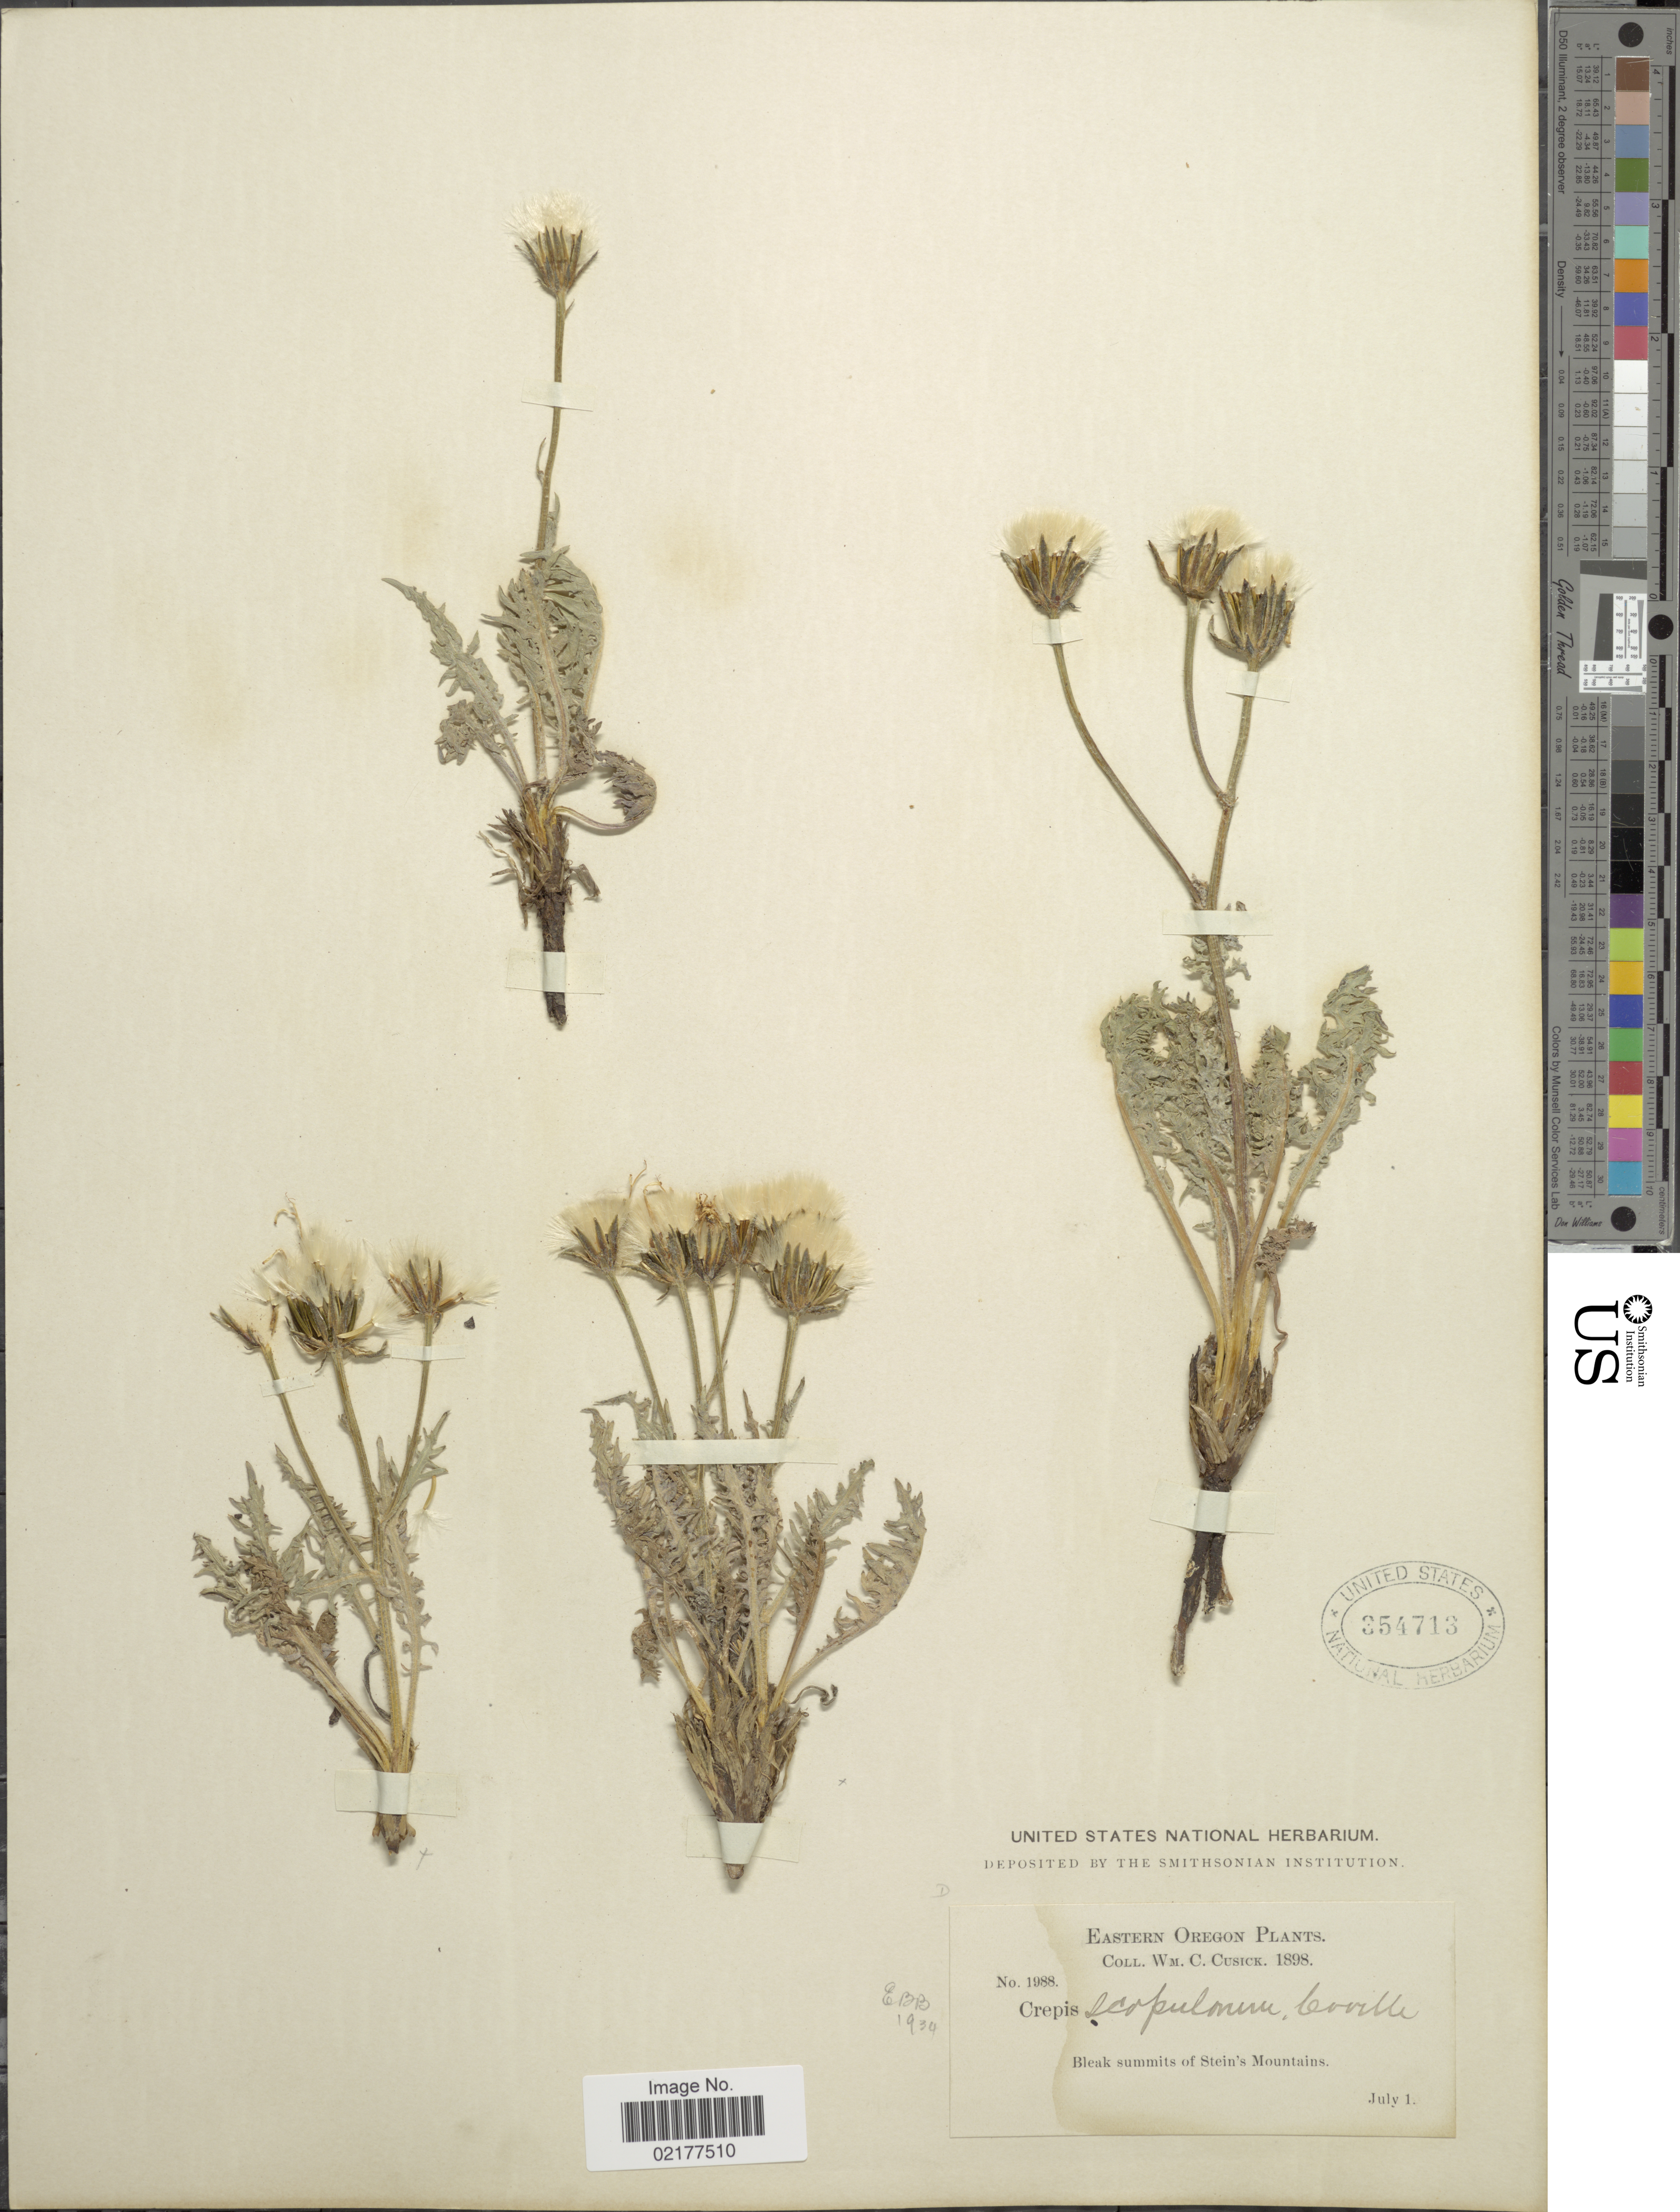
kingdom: Plantae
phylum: Tracheophyta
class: Magnoliopsida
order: Asterales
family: Asteraceae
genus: Crepis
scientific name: Crepis modocensis subsp. modocensis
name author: Greene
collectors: W. C. Cusick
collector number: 1988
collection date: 1898-07-01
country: United States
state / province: Oregon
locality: Eastern Oregon. Bleak summits of Stein's Mountains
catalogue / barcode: US 354713